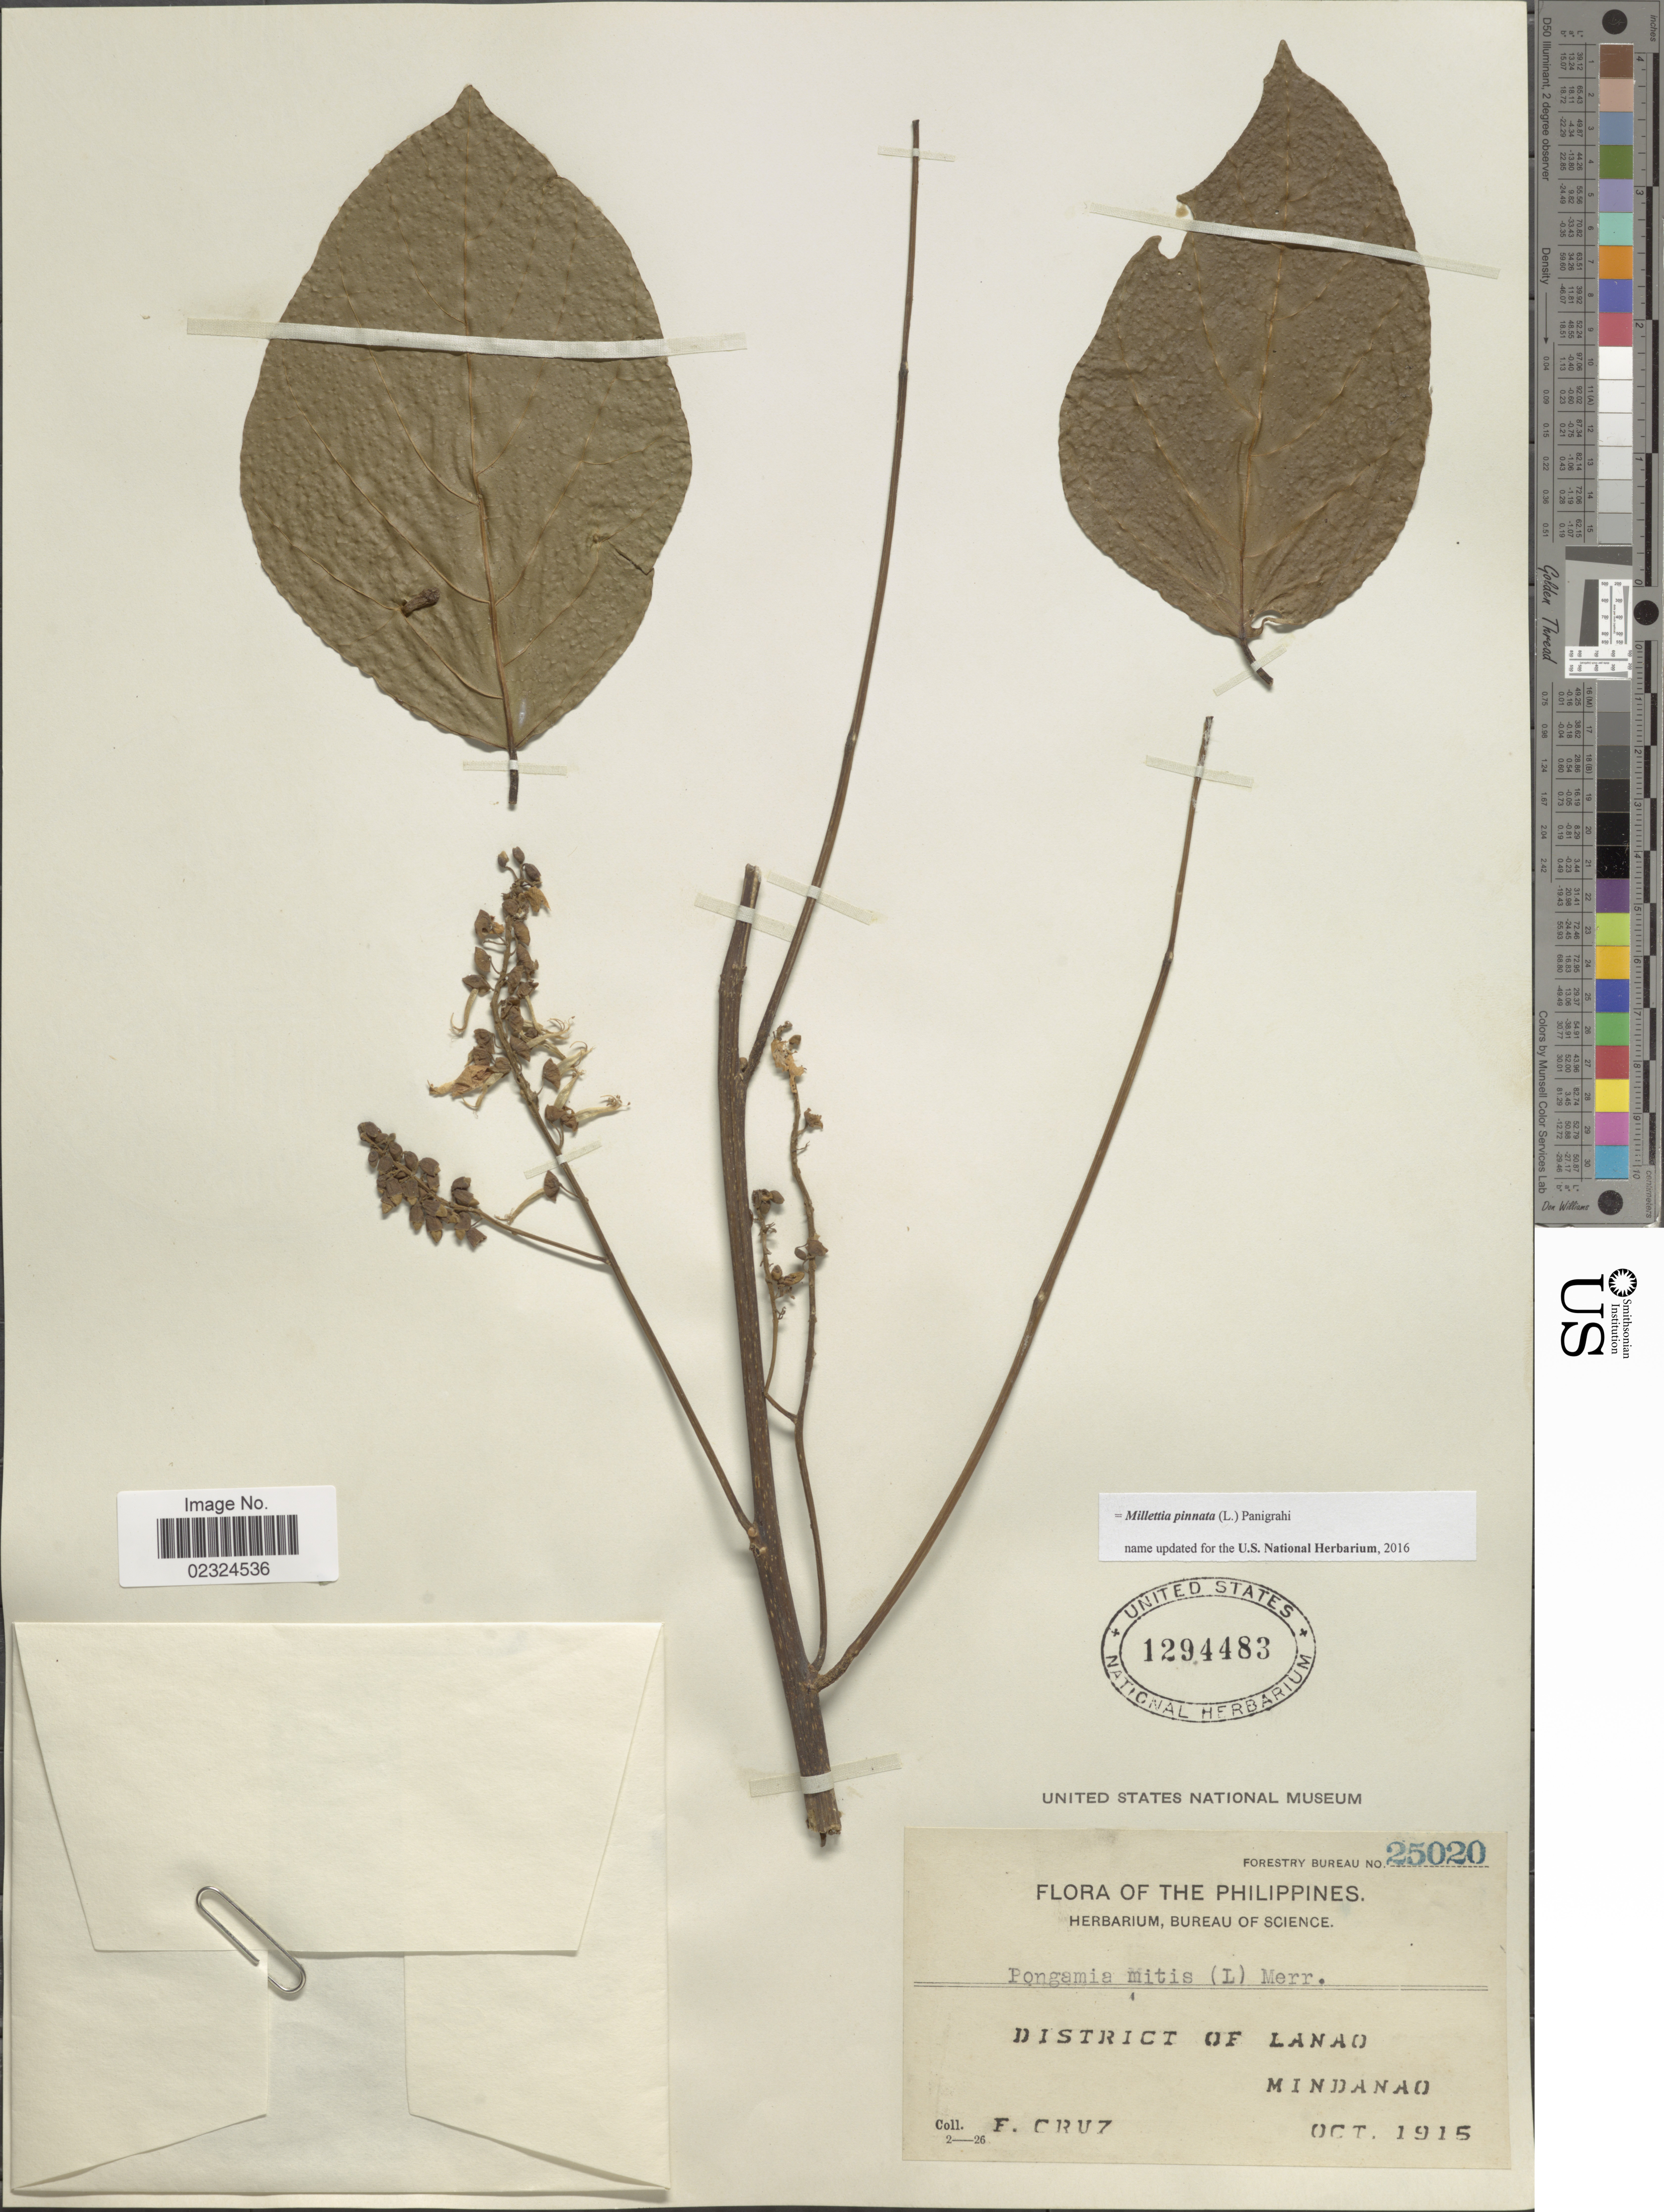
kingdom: Plantae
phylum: Tracheophyta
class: Magnoliopsida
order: Fabales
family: Fabaceae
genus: Millettia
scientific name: Millettia pinnata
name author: (L.) Panigrahi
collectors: F. Cruz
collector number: Forestry Bureau 25020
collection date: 1915-10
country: Philippines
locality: District of Lanao. Mindanao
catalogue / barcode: US 1294483